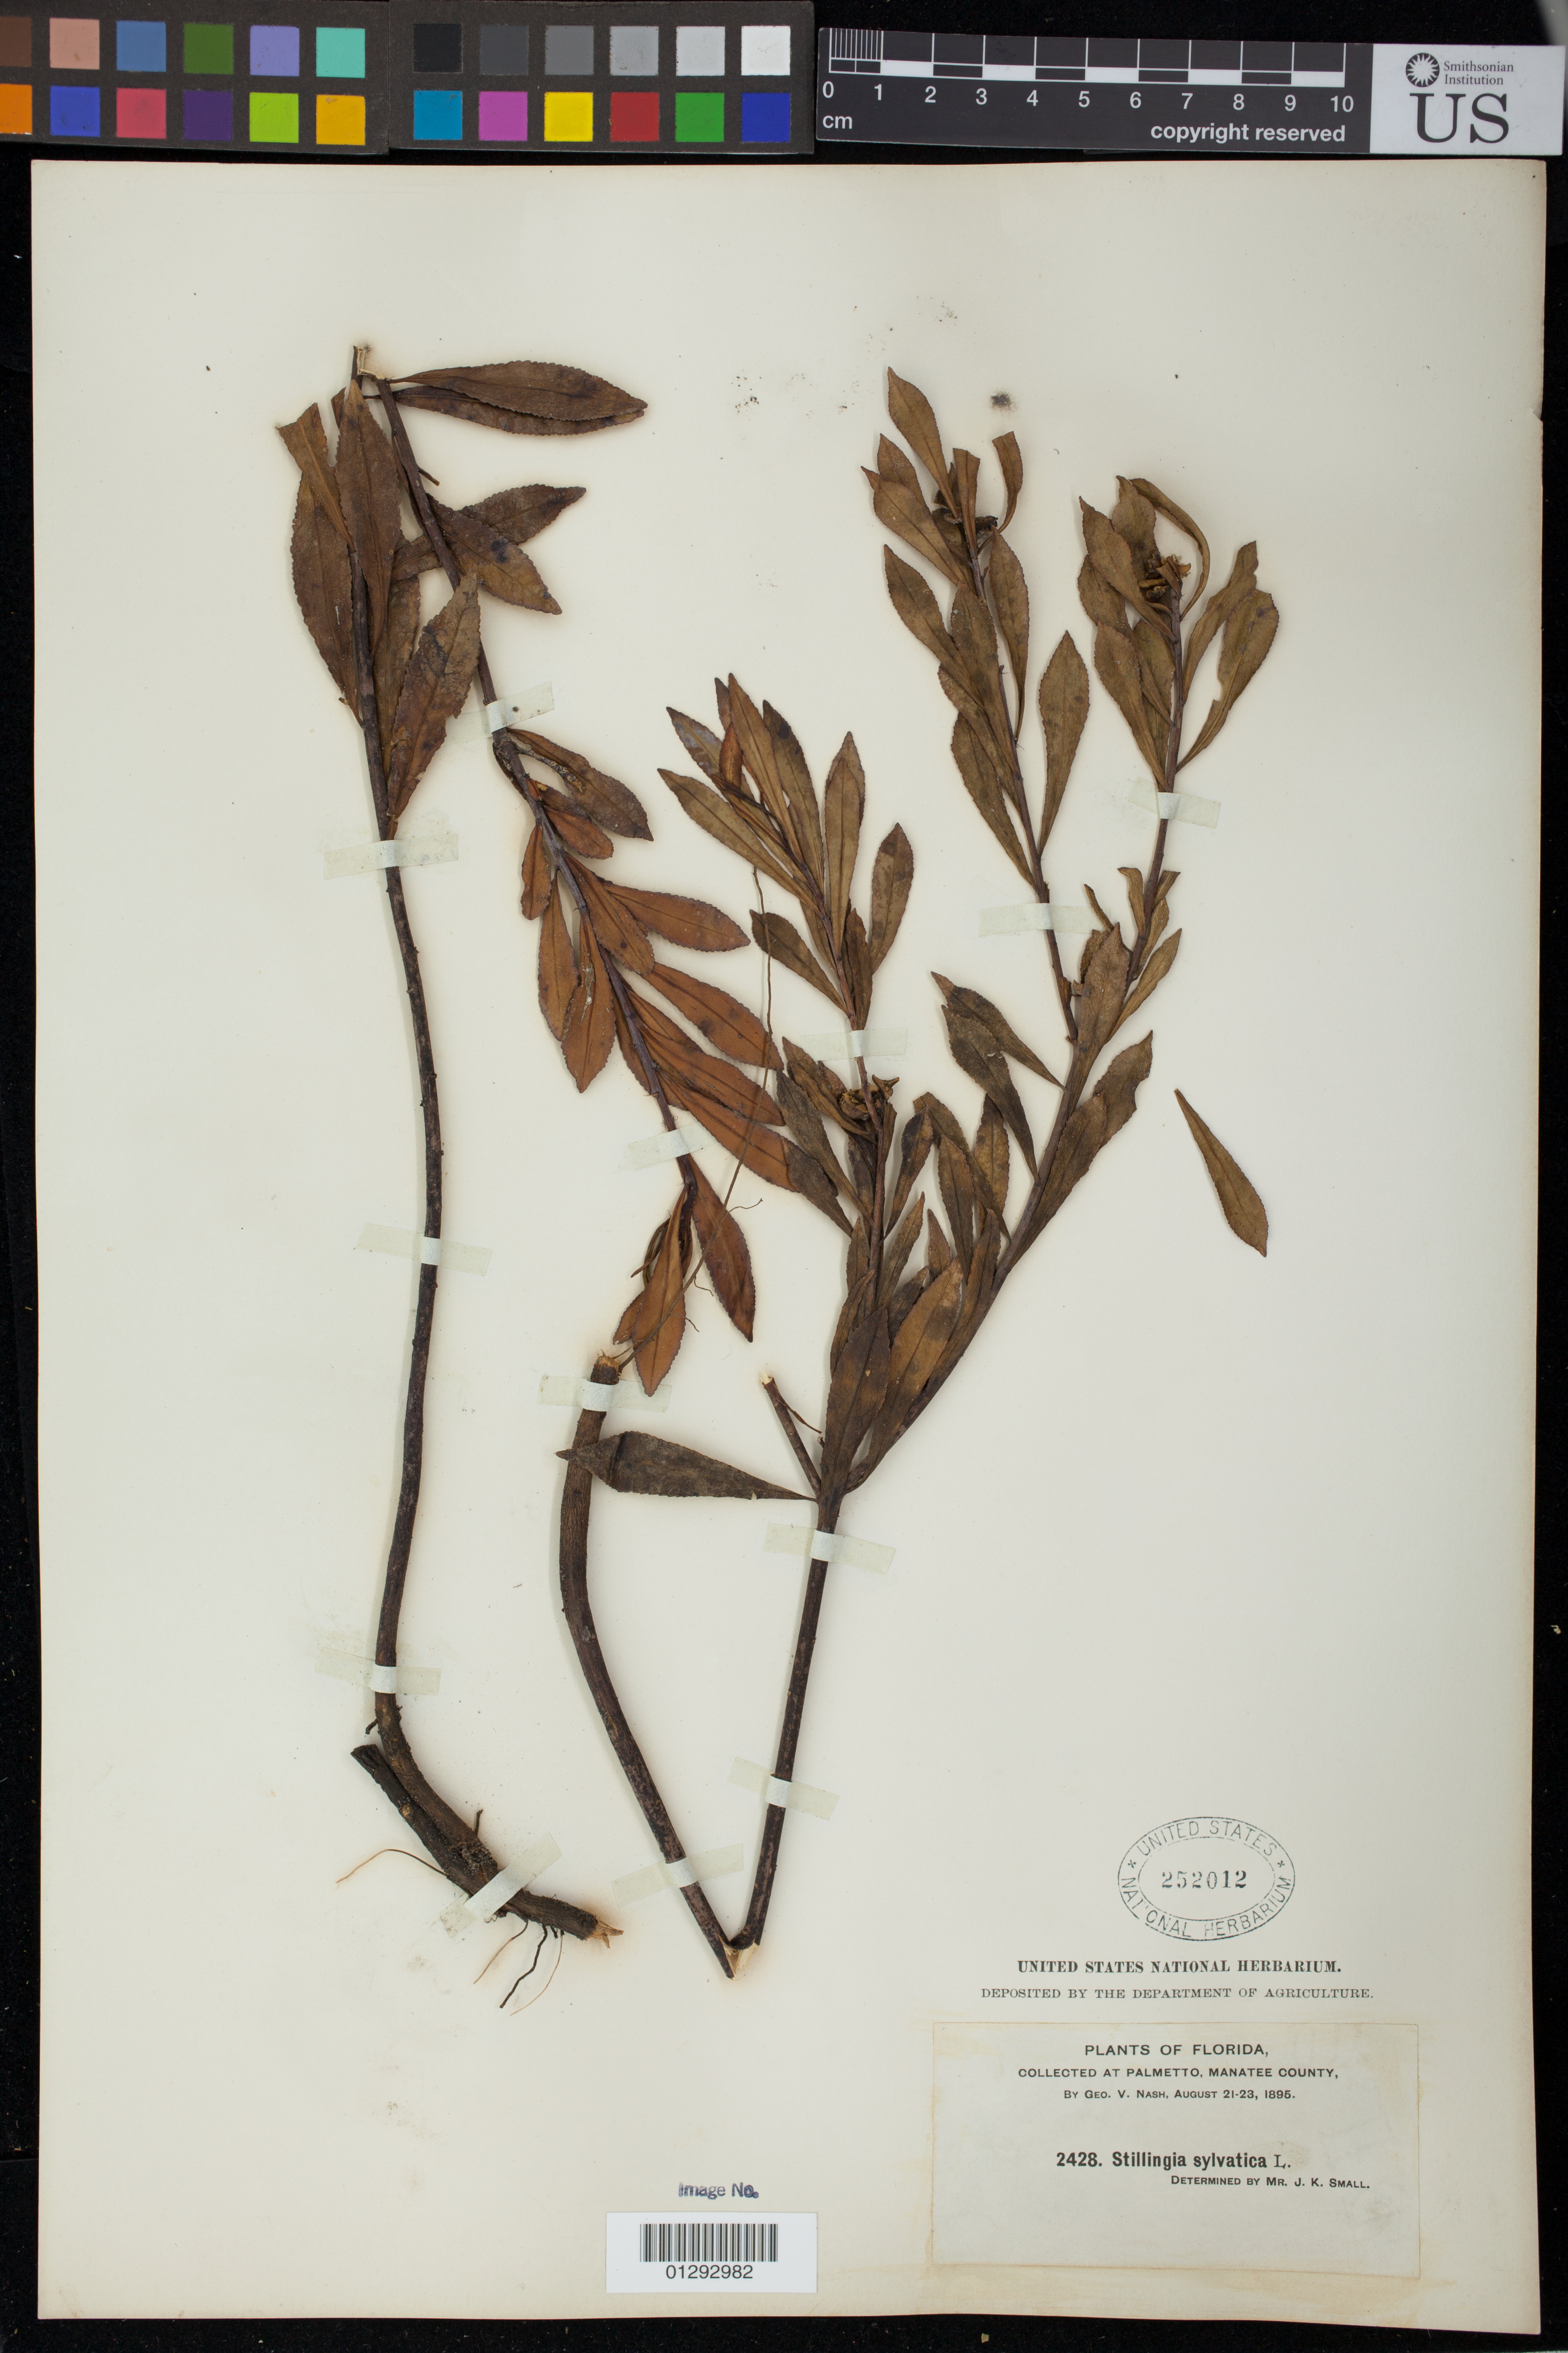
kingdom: Plantae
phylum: Tracheophyta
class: Magnoliopsida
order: Malpighiales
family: Euphorbiaceae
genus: Stillingia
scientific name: Stillingia sylvatica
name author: L.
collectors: G. V. Nash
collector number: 2428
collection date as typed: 21 Aug 1895 to 23 Aug 1895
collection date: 1895-08-21/1895-08-23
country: United States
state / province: Florida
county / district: Manatee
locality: Palmetto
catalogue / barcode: US 252012